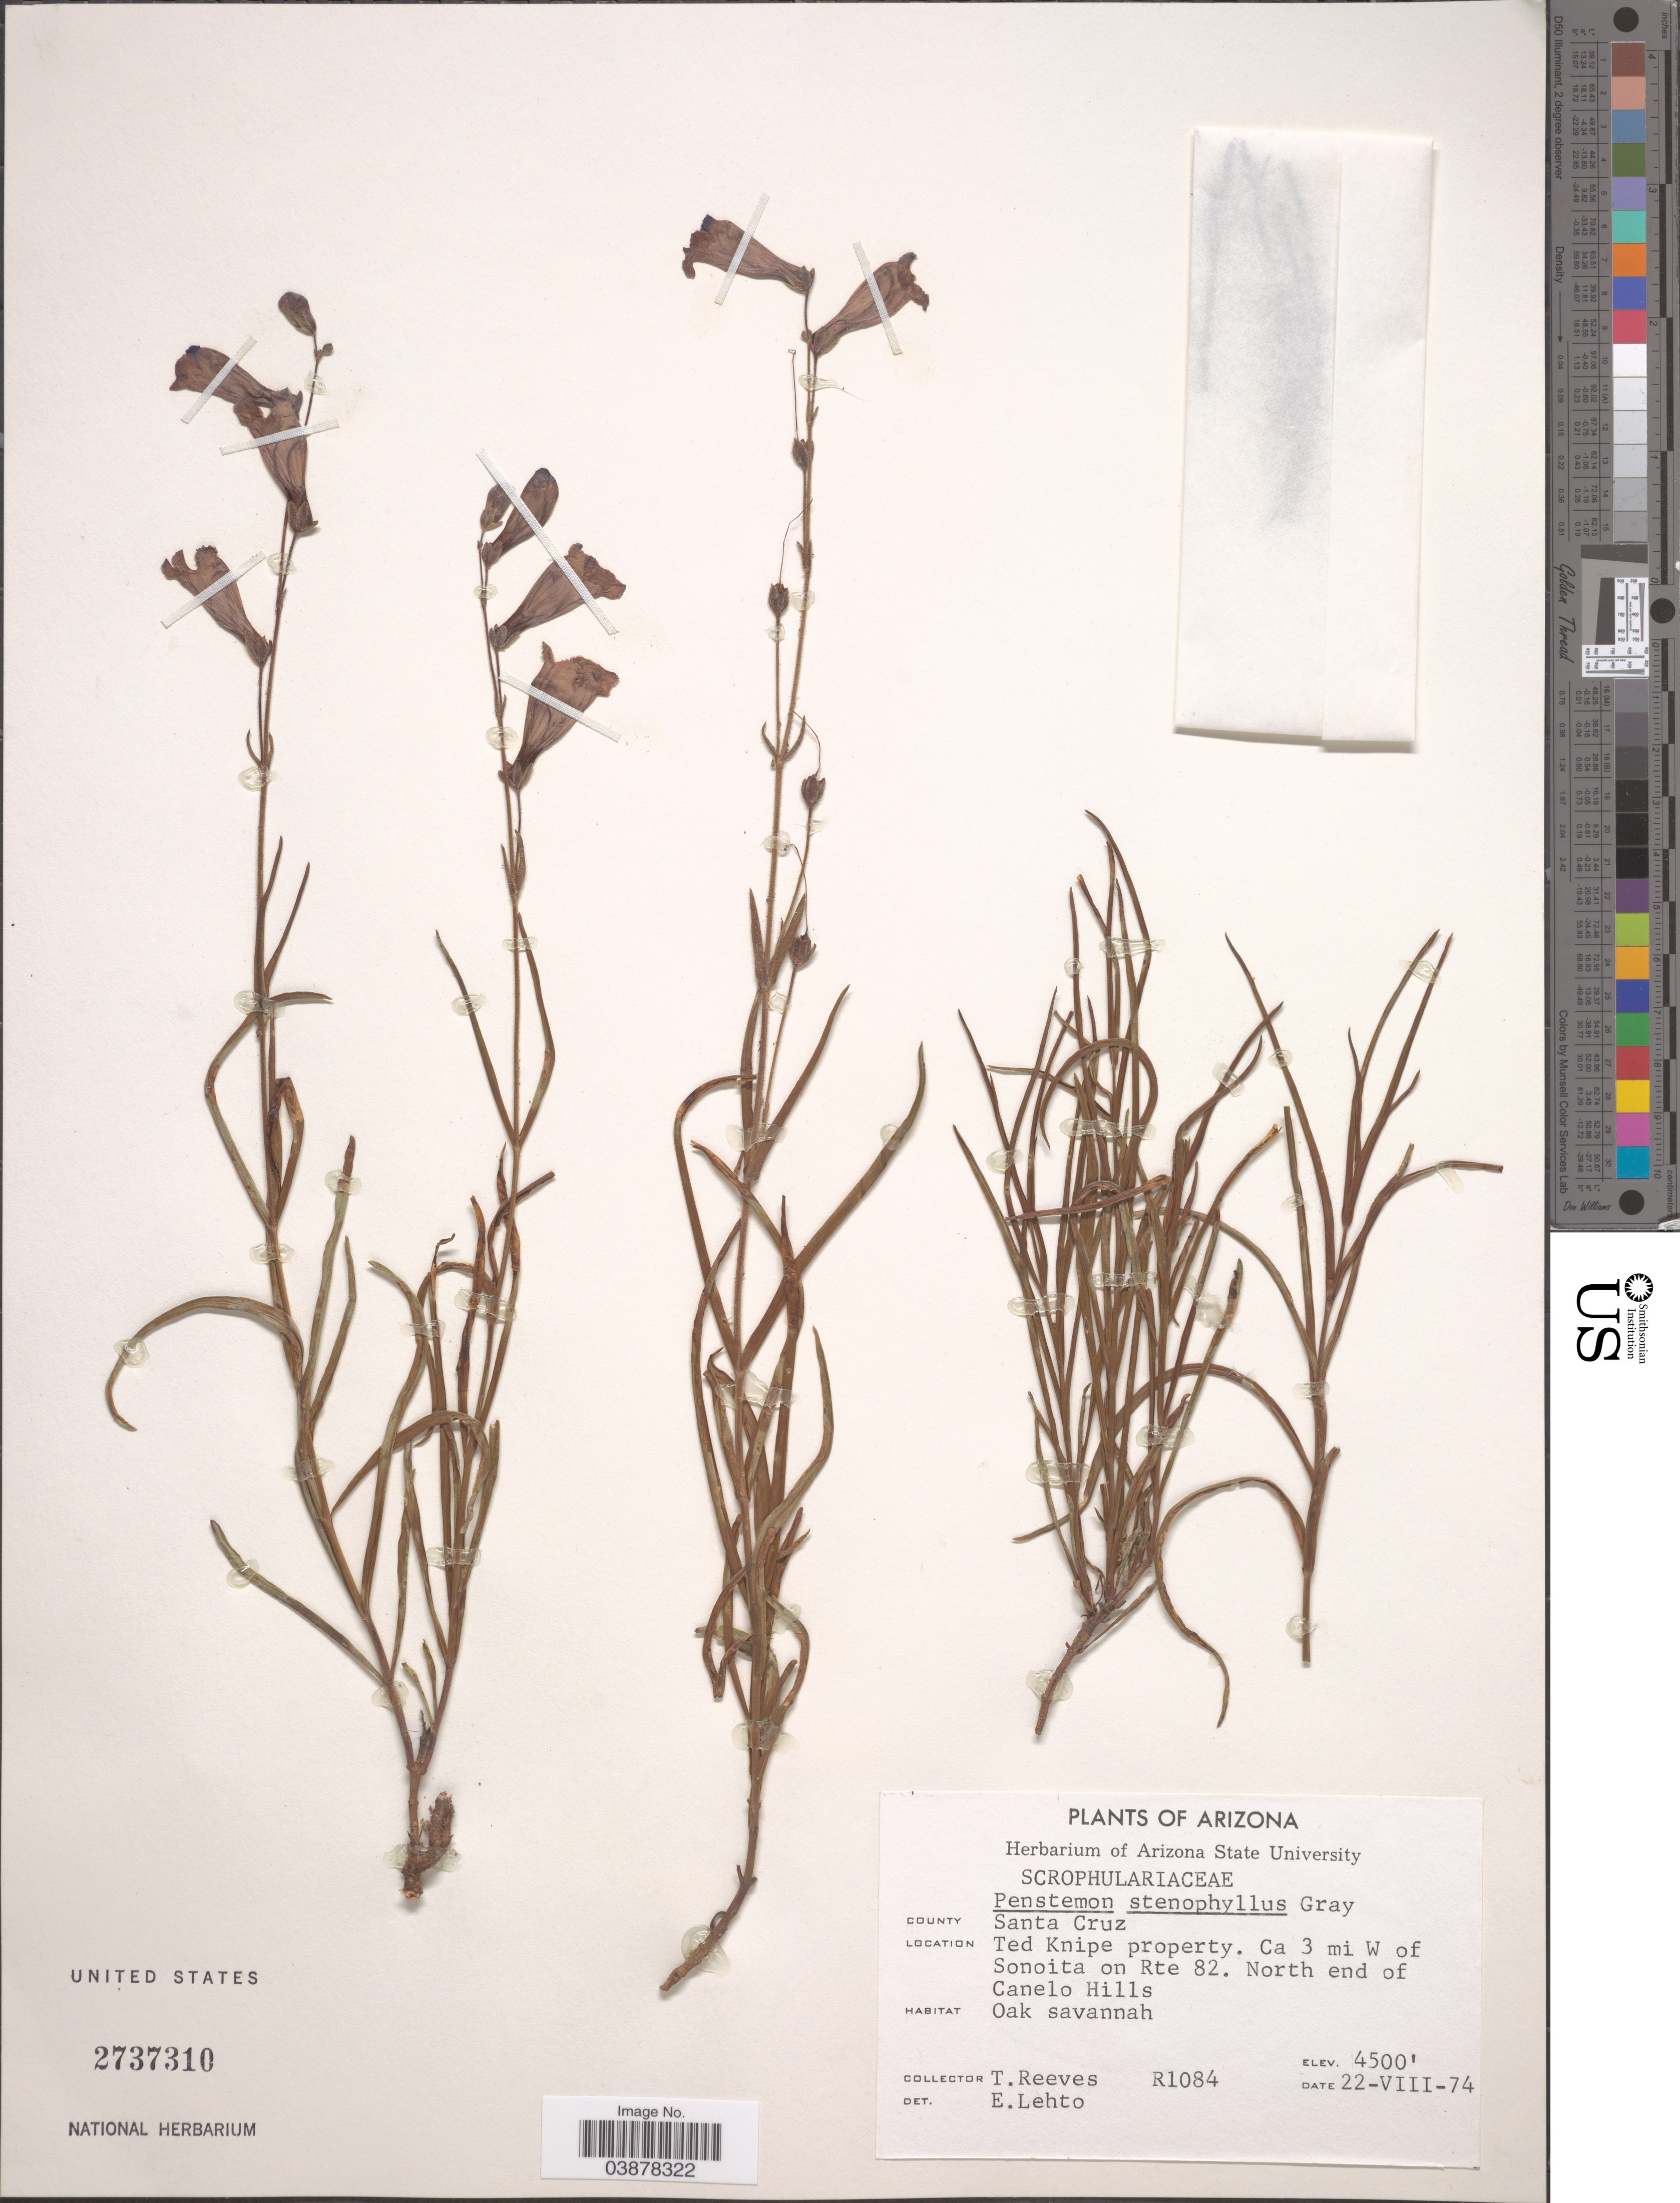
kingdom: Plantae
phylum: Tracheophyta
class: Magnoliopsida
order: Lamiales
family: Plantaginaceae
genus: Penstemon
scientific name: Penstemon stenophyllus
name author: A. Gray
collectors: T. Reeves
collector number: R1084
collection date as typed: Transcribed d/m/y: 22/8/74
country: United States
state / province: Arizona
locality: County Santa Cruz. Ted Knipe property. Ca 3 mi W of Sonoita on Rte 82. North end of Canelo Hills.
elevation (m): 1372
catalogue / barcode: US 2737310